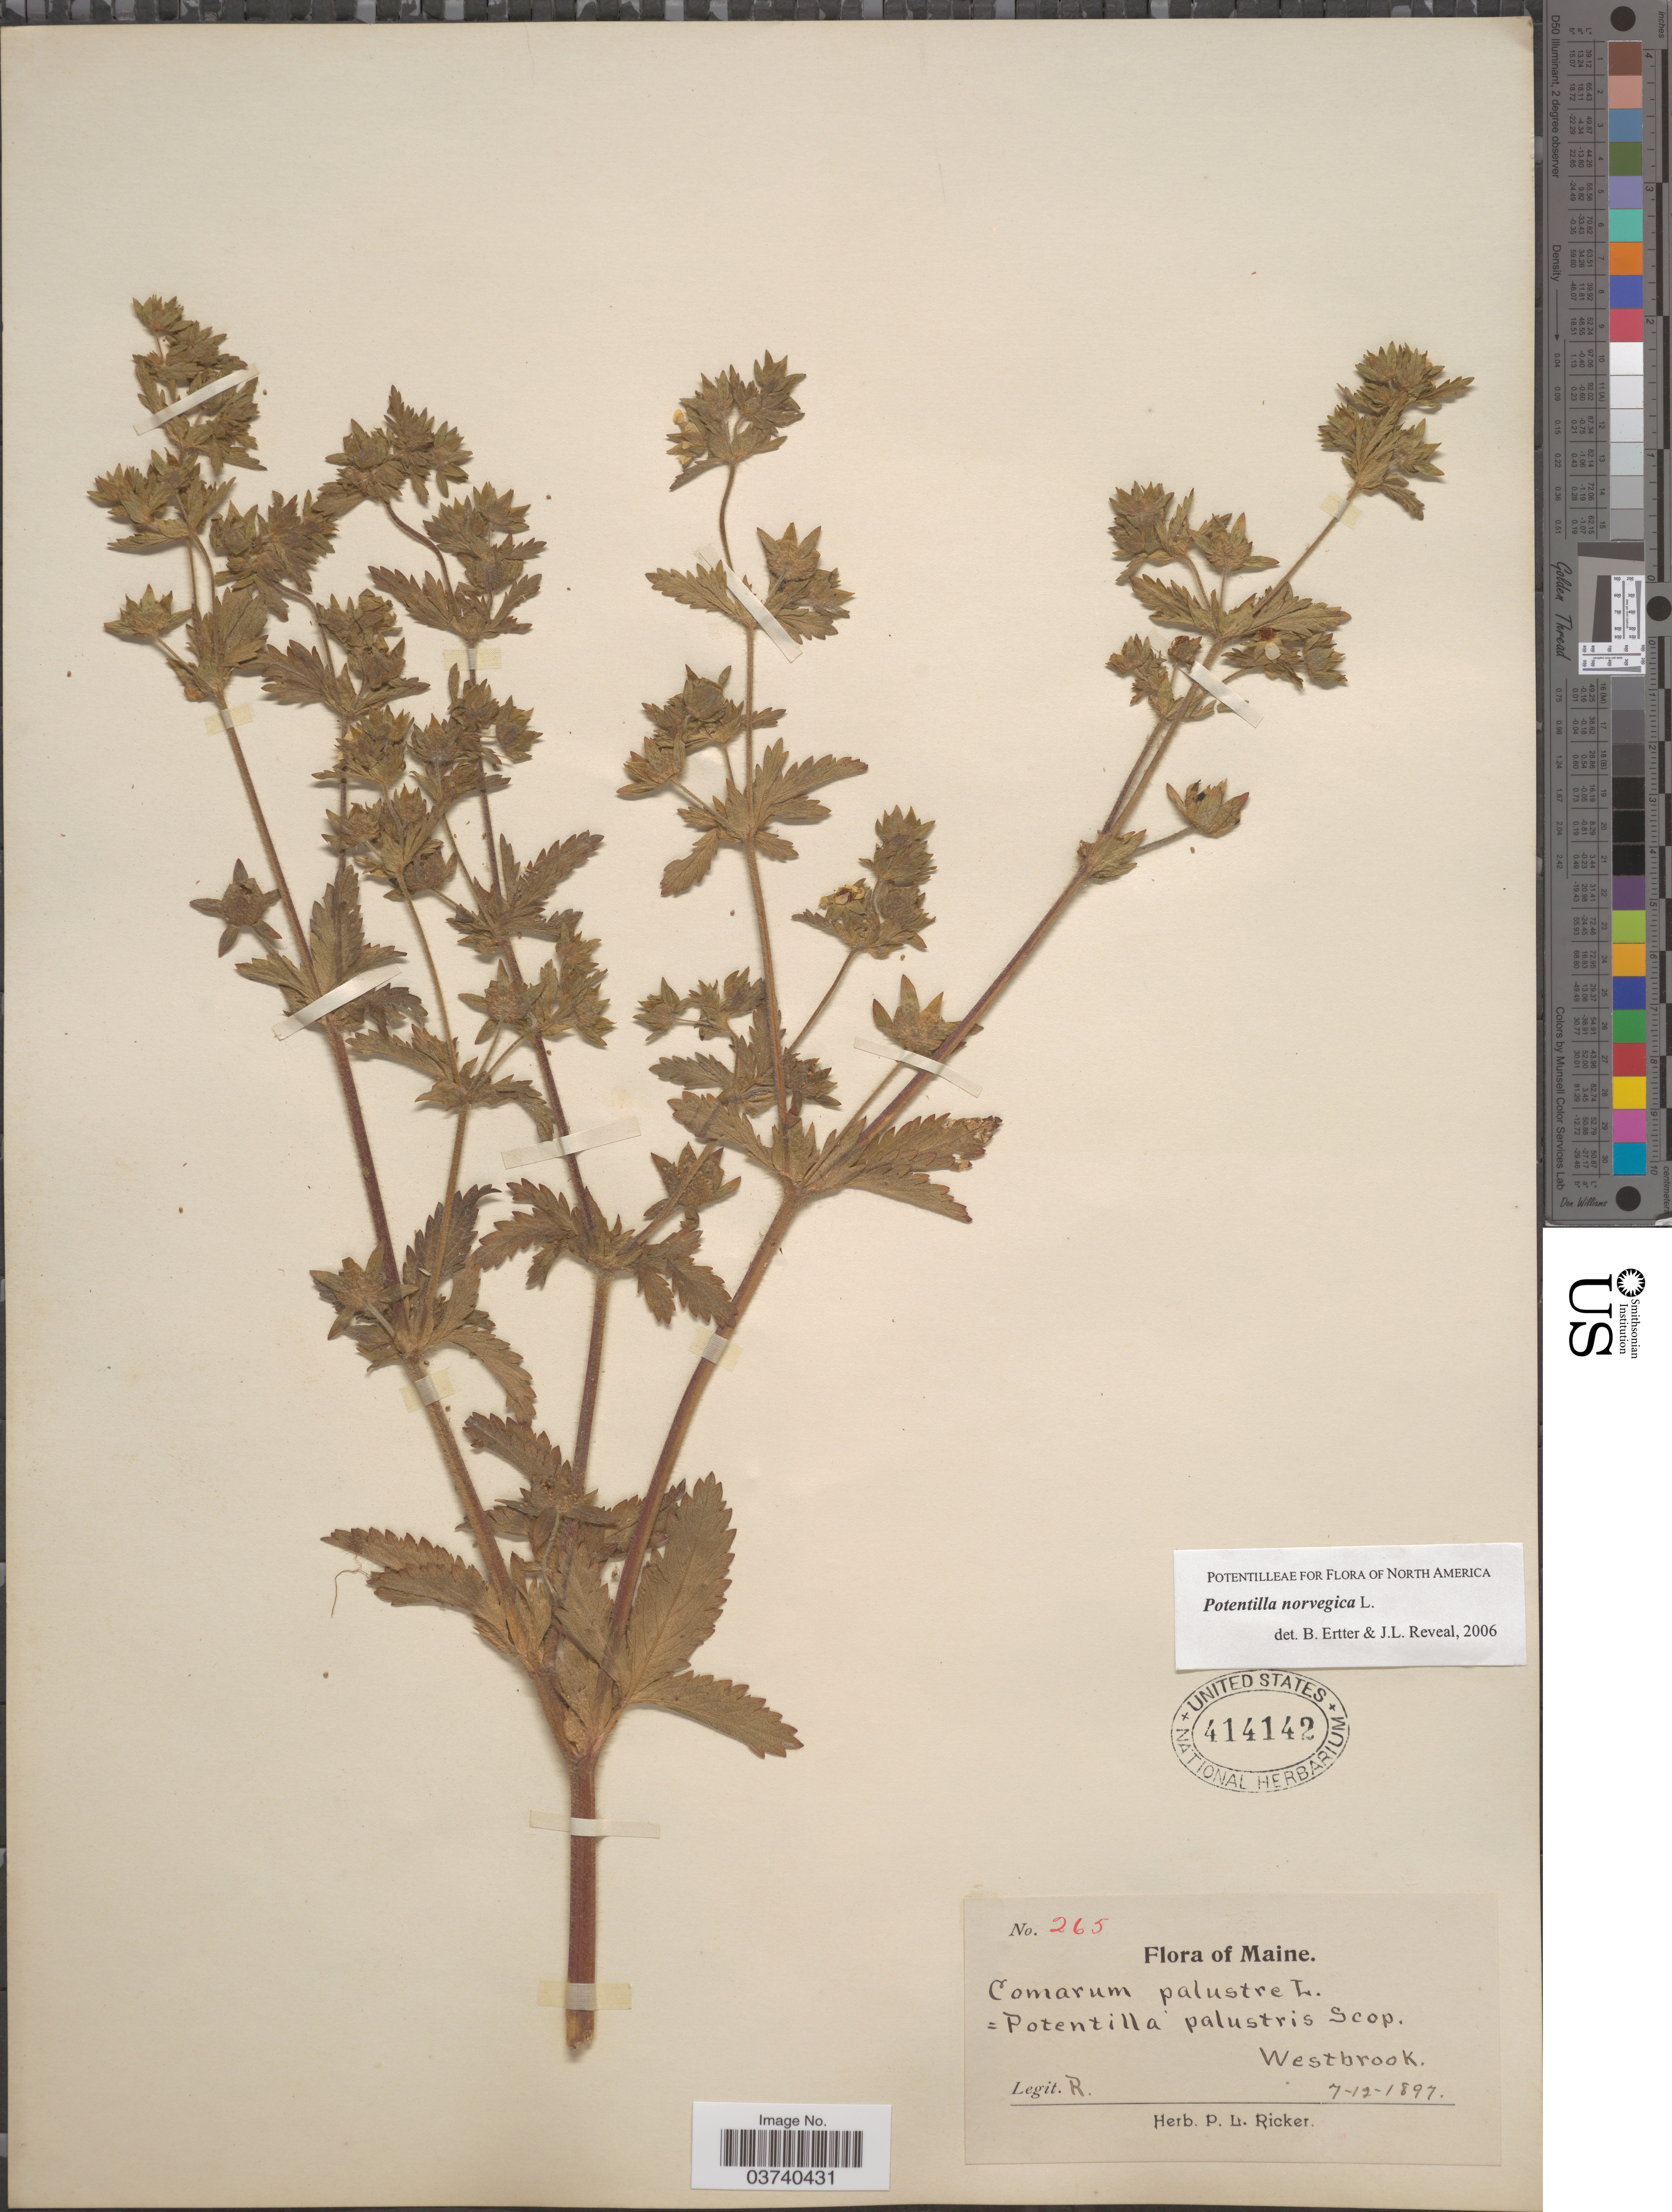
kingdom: Plantae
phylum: Tracheophyta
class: Magnoliopsida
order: Rosales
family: Rosaceae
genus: Potentilla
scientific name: Potentilla norvegica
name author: L.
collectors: P. Ricker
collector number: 265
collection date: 1897-07-12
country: United States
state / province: Maine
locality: Westbrook.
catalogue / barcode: US 414142